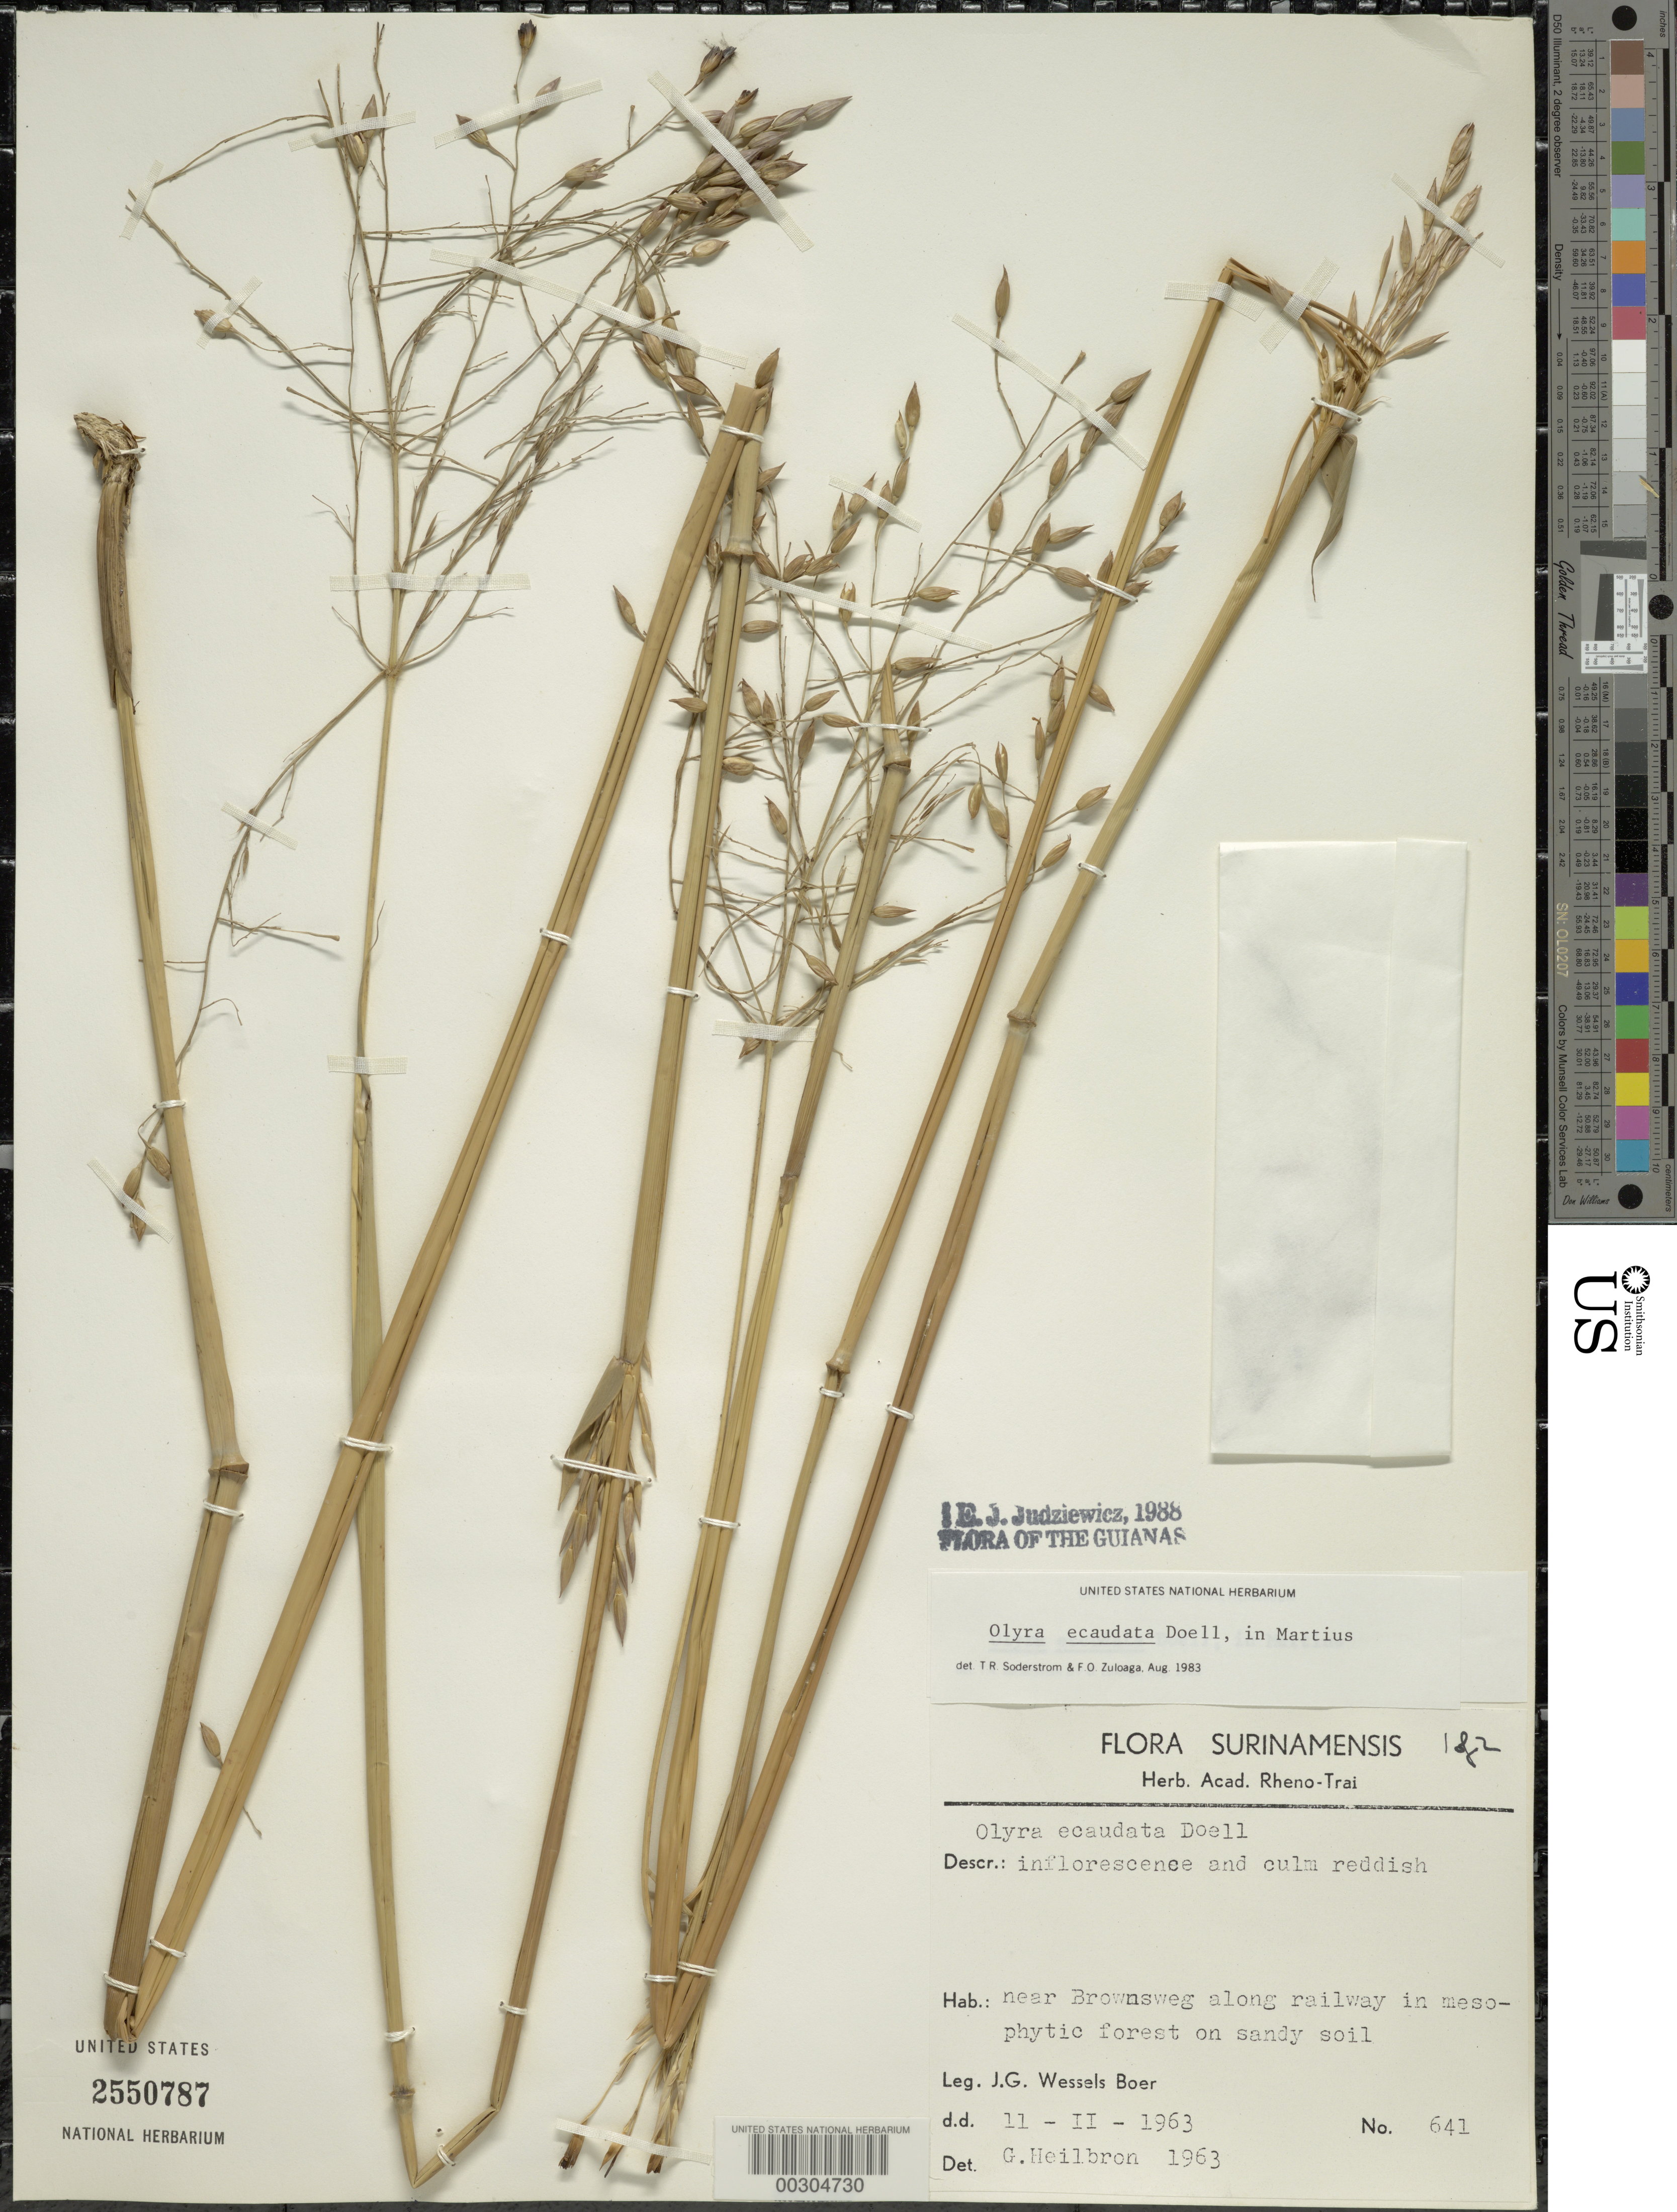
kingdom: Plantae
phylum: Tracheophyta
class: Liliopsida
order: Poales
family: Poaceae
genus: Olyra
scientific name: Olyra ecaudata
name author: Döll in Mart.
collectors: J. G. Wessels Boer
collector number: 641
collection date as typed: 11 Feb 1963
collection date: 1963-02-11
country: Suriname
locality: Brownsweg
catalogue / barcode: US 2550787